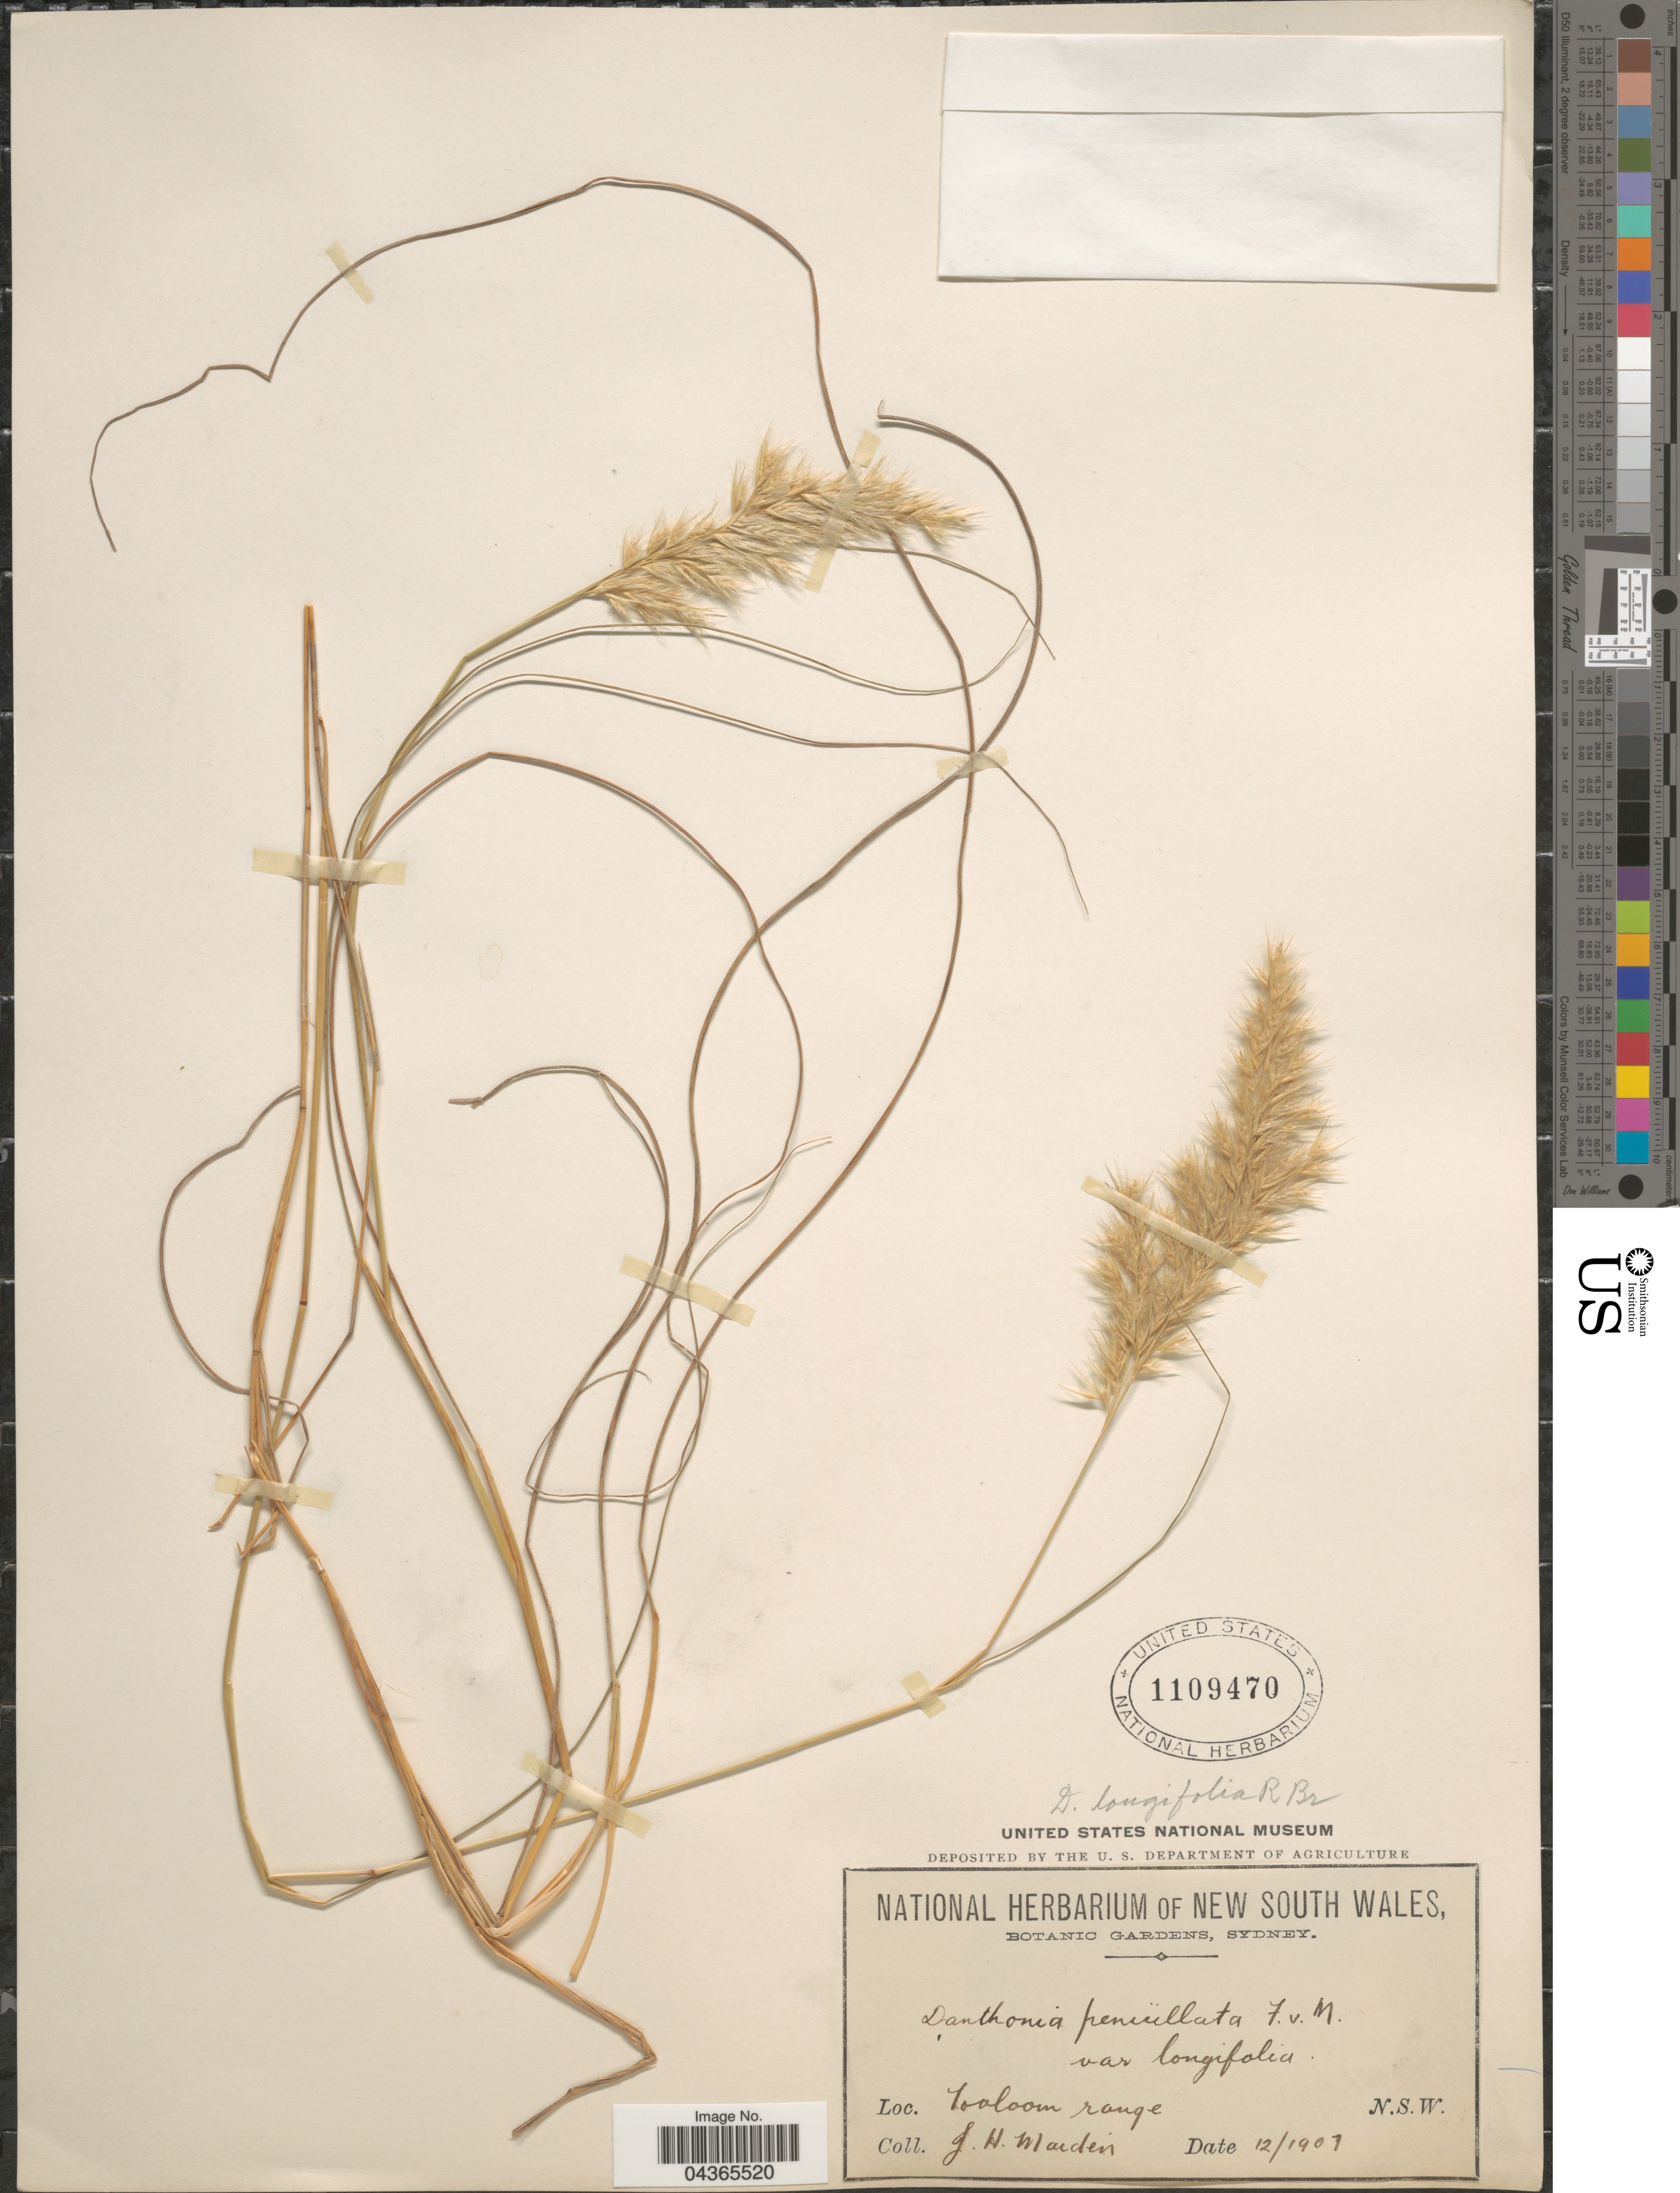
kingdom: Plantae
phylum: Tracheophyta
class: Liliopsida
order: Poales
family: Poaceae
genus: Rytidosperma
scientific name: Rytidosperma longifolium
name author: (R. Br.) Connor & Edgar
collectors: J. Maiden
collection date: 1907-12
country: Australia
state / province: New South Wales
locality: Tooloom range.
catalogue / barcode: US 1109470